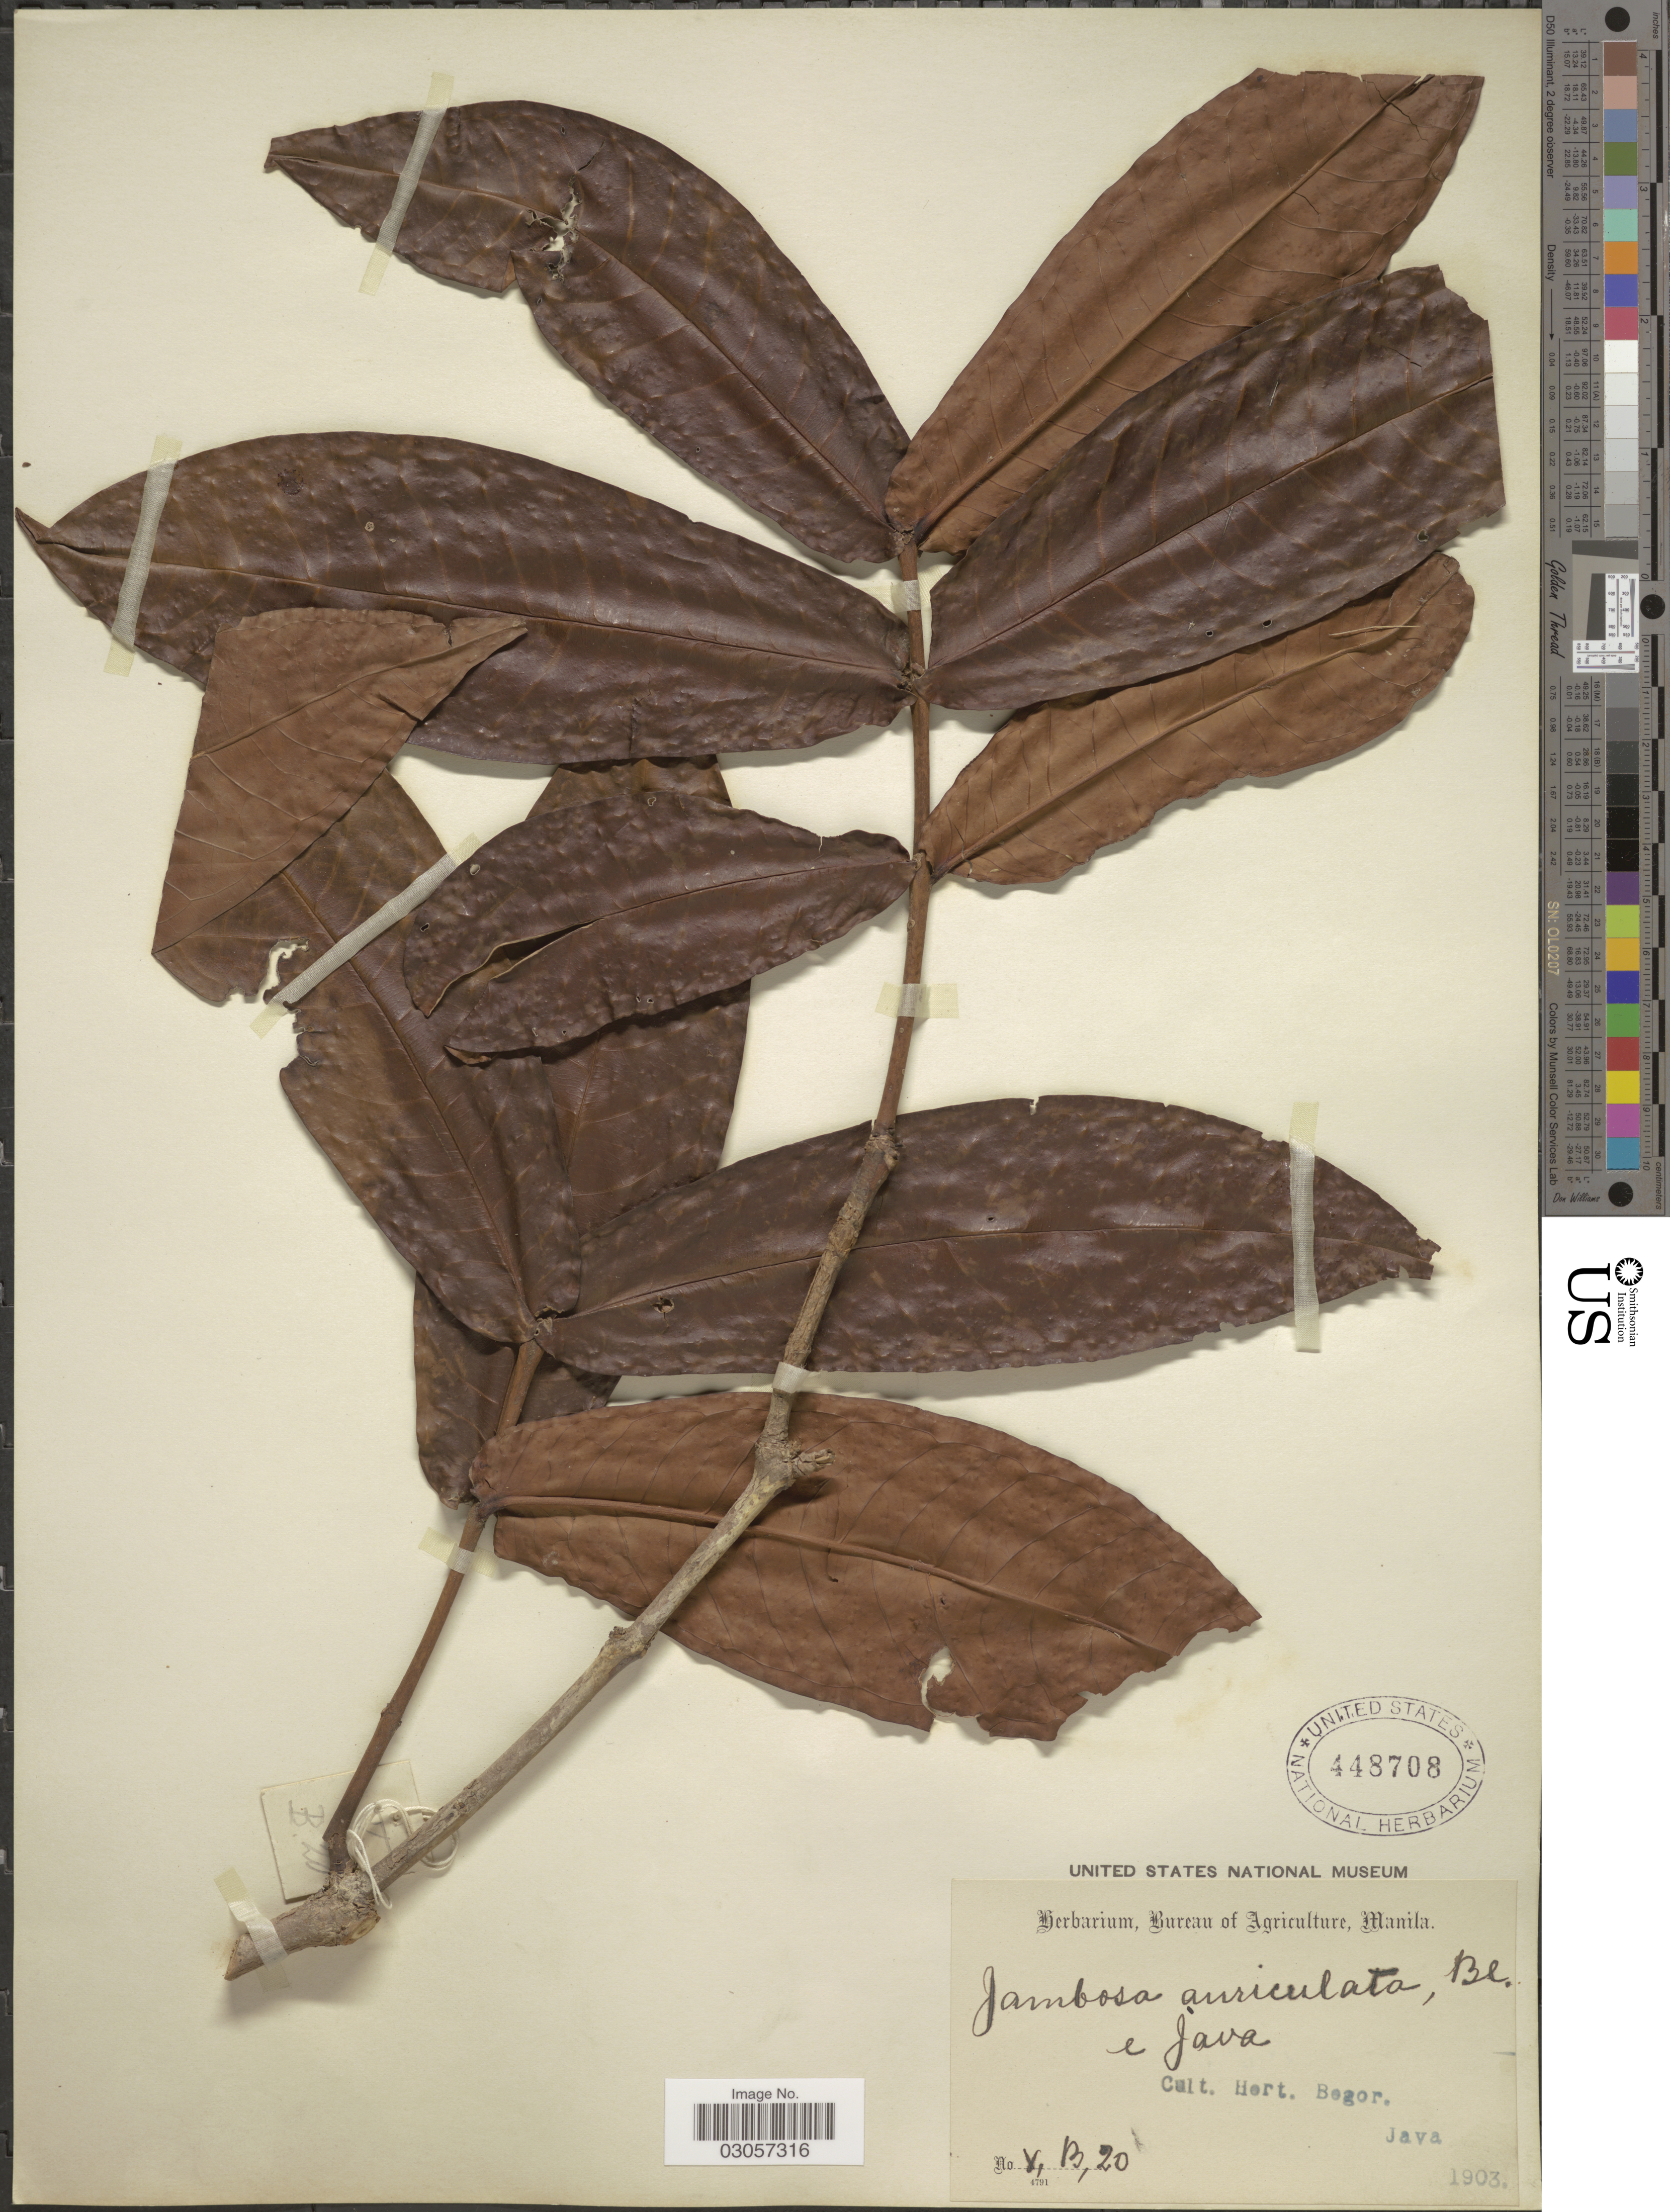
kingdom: Plantae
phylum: Tracheophyta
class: Magnoliopsida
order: Myrtales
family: Myrtaceae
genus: Syzygium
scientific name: Syzygium novoguineense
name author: Merr. & L.M. Perry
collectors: Ex herb. Bureau of Agriculture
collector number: V,B, 20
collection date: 1903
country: Indonesia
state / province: Java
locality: Cult. Hort. Bogor.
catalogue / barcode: US 448708